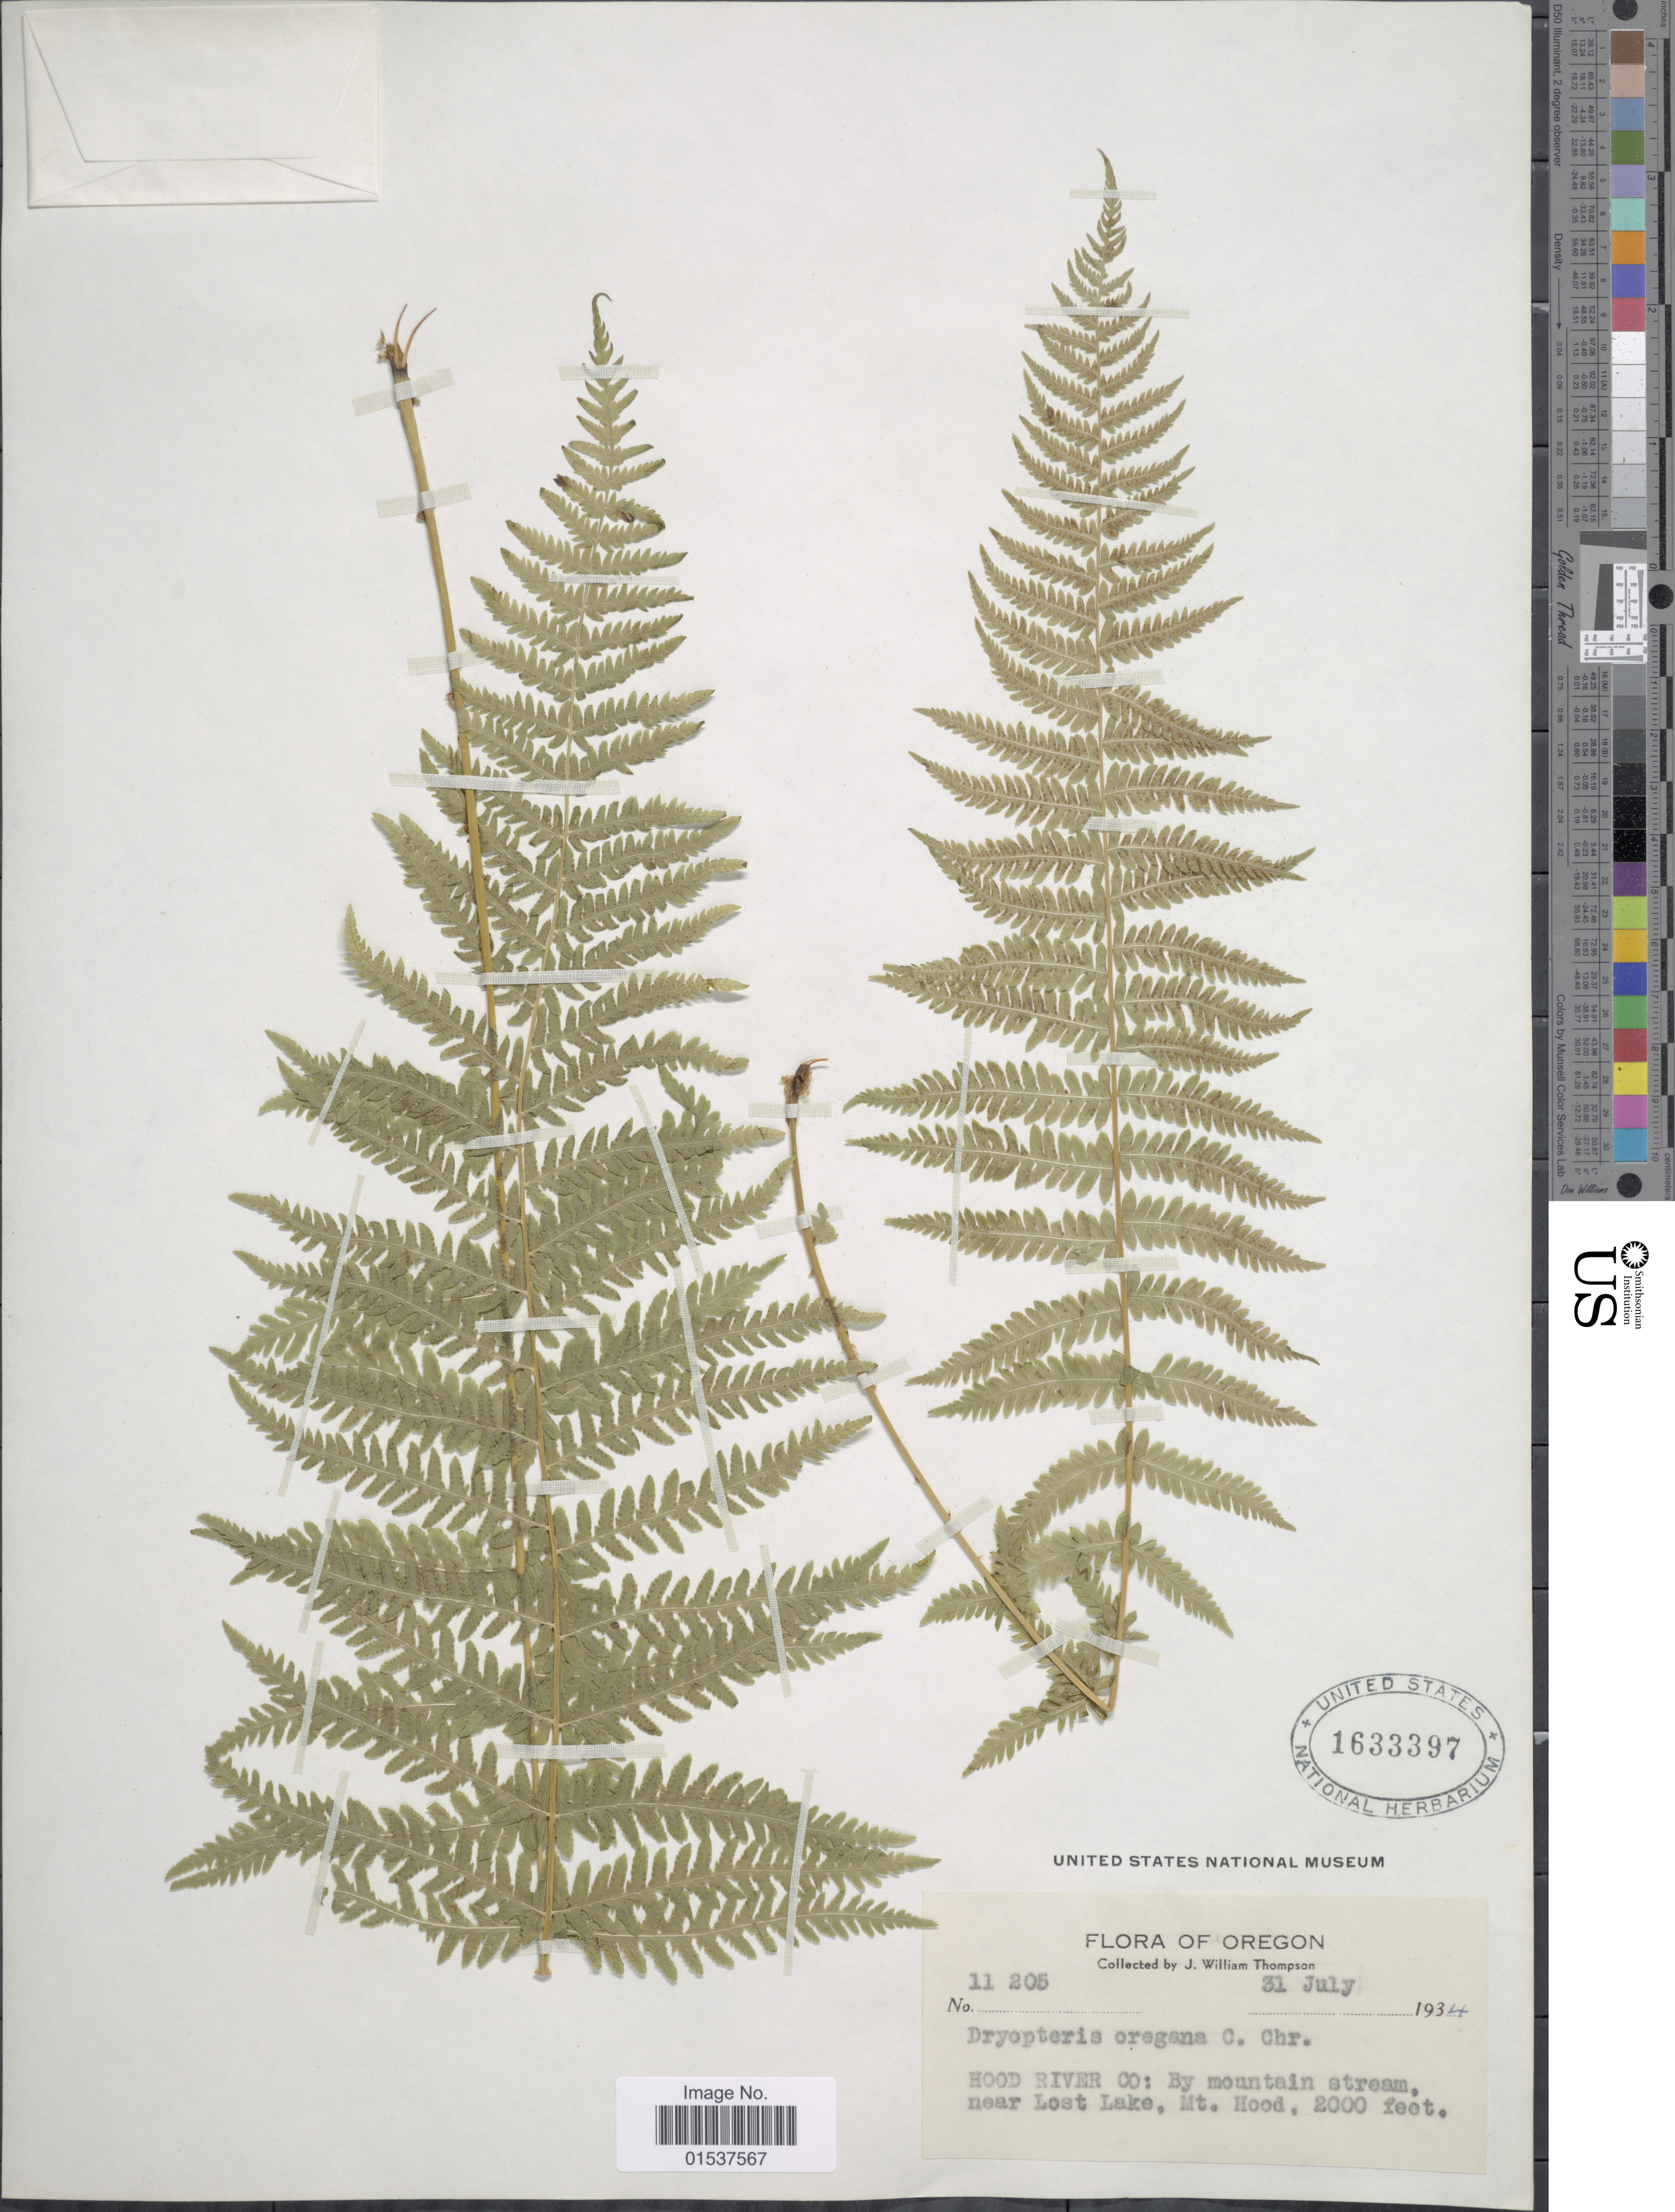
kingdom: Plantae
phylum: Tracheophyta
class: Polypodiopsida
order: Polypodiales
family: Thelypteridaceae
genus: Parathelypteris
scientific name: Parathelypteris nevadensis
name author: (Baker) Holttum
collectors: J. W. Thompson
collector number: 11205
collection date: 1934-07-31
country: United States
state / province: Oregon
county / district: Hood River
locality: Oregon, Hood River Co: Bay mountain stream near Lost Lake, Mt. Hood.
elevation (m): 610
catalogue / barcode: US 1633397